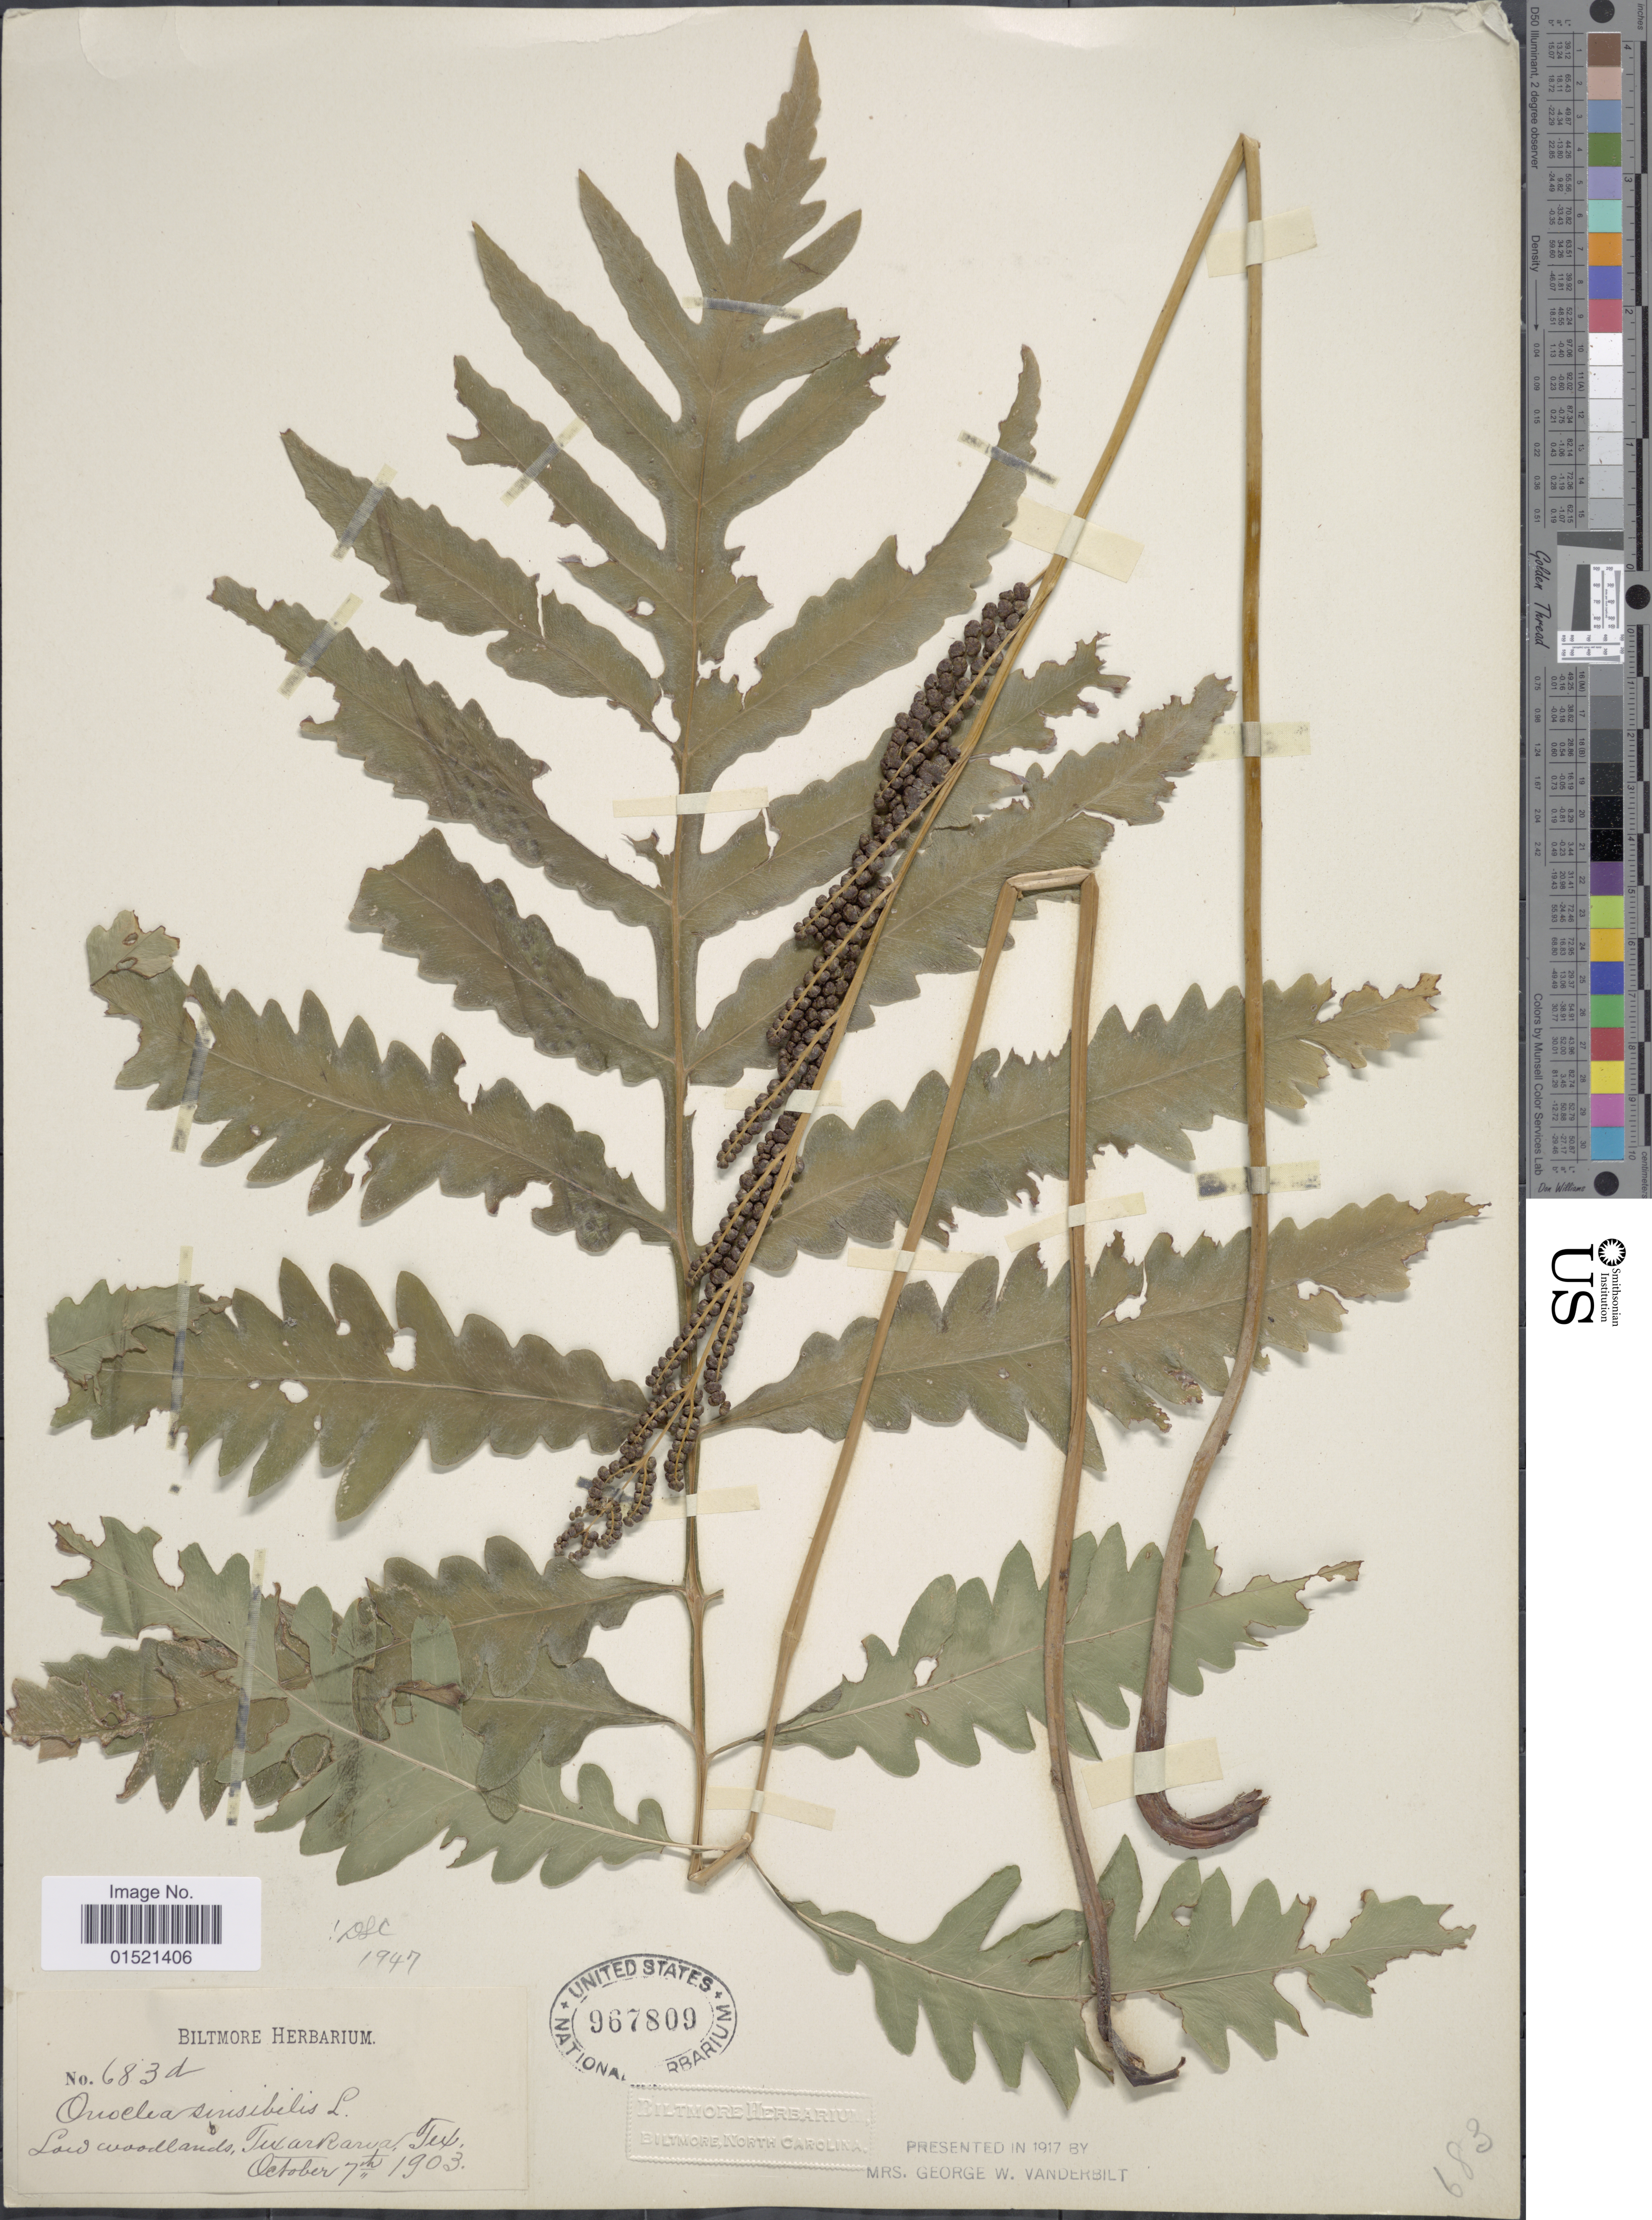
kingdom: Plantae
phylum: Tracheophyta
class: Polypodiopsida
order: Polypodiales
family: Onocleaceae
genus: Onoclea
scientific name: Onoclea sensibilis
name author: L.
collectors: ex herb. Biltmore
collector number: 683d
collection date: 1903-10-07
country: United States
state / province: Texas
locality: Low woodlands, Texarkana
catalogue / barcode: US 967809